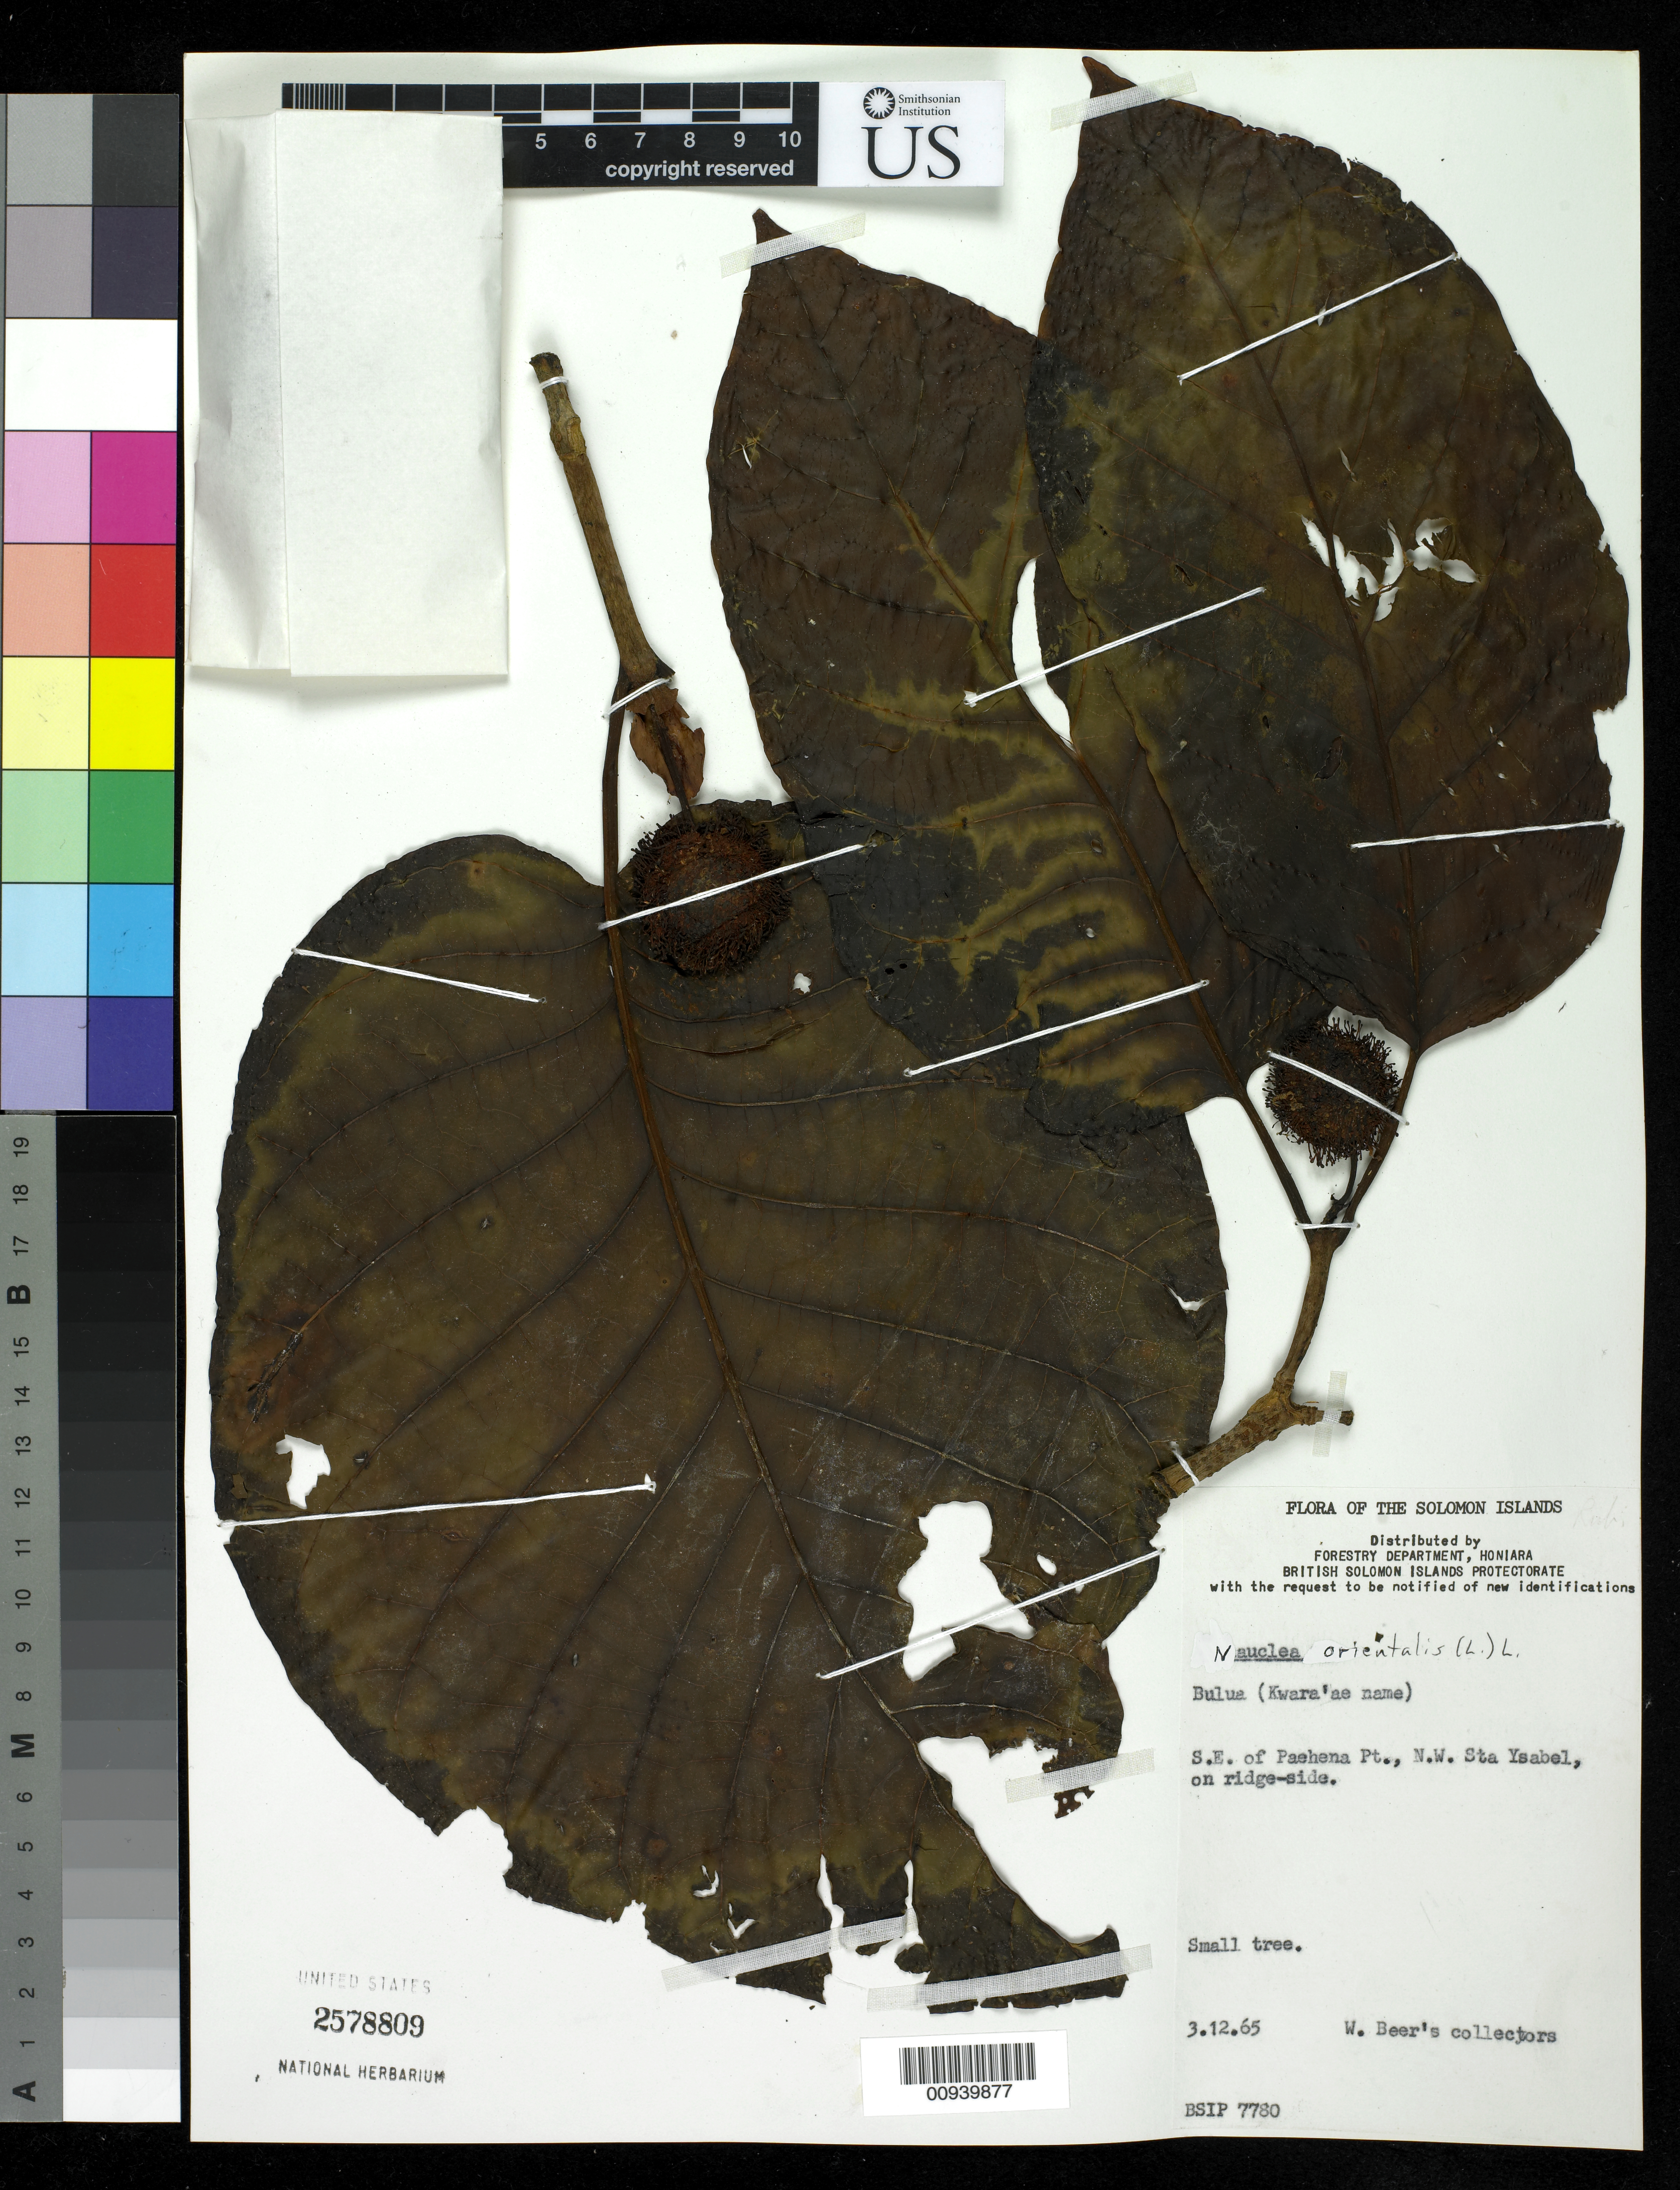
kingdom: Plantae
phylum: Tracheophyta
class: Magnoliopsida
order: Gentianales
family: Rubiaceae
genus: Nauclea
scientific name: Nauclea orientalis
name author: (L.) L.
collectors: W. Beer's Collectors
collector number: BSIP 7780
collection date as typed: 12 Mar 1965 or 03 Dec 1965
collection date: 1965-03-12 or 1965-12-03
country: Solomon Islands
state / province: Isabel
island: Santa Isabel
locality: SE of Paehena Pt., N.w. Sta Ysabel on ridge side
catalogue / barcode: US 2578809